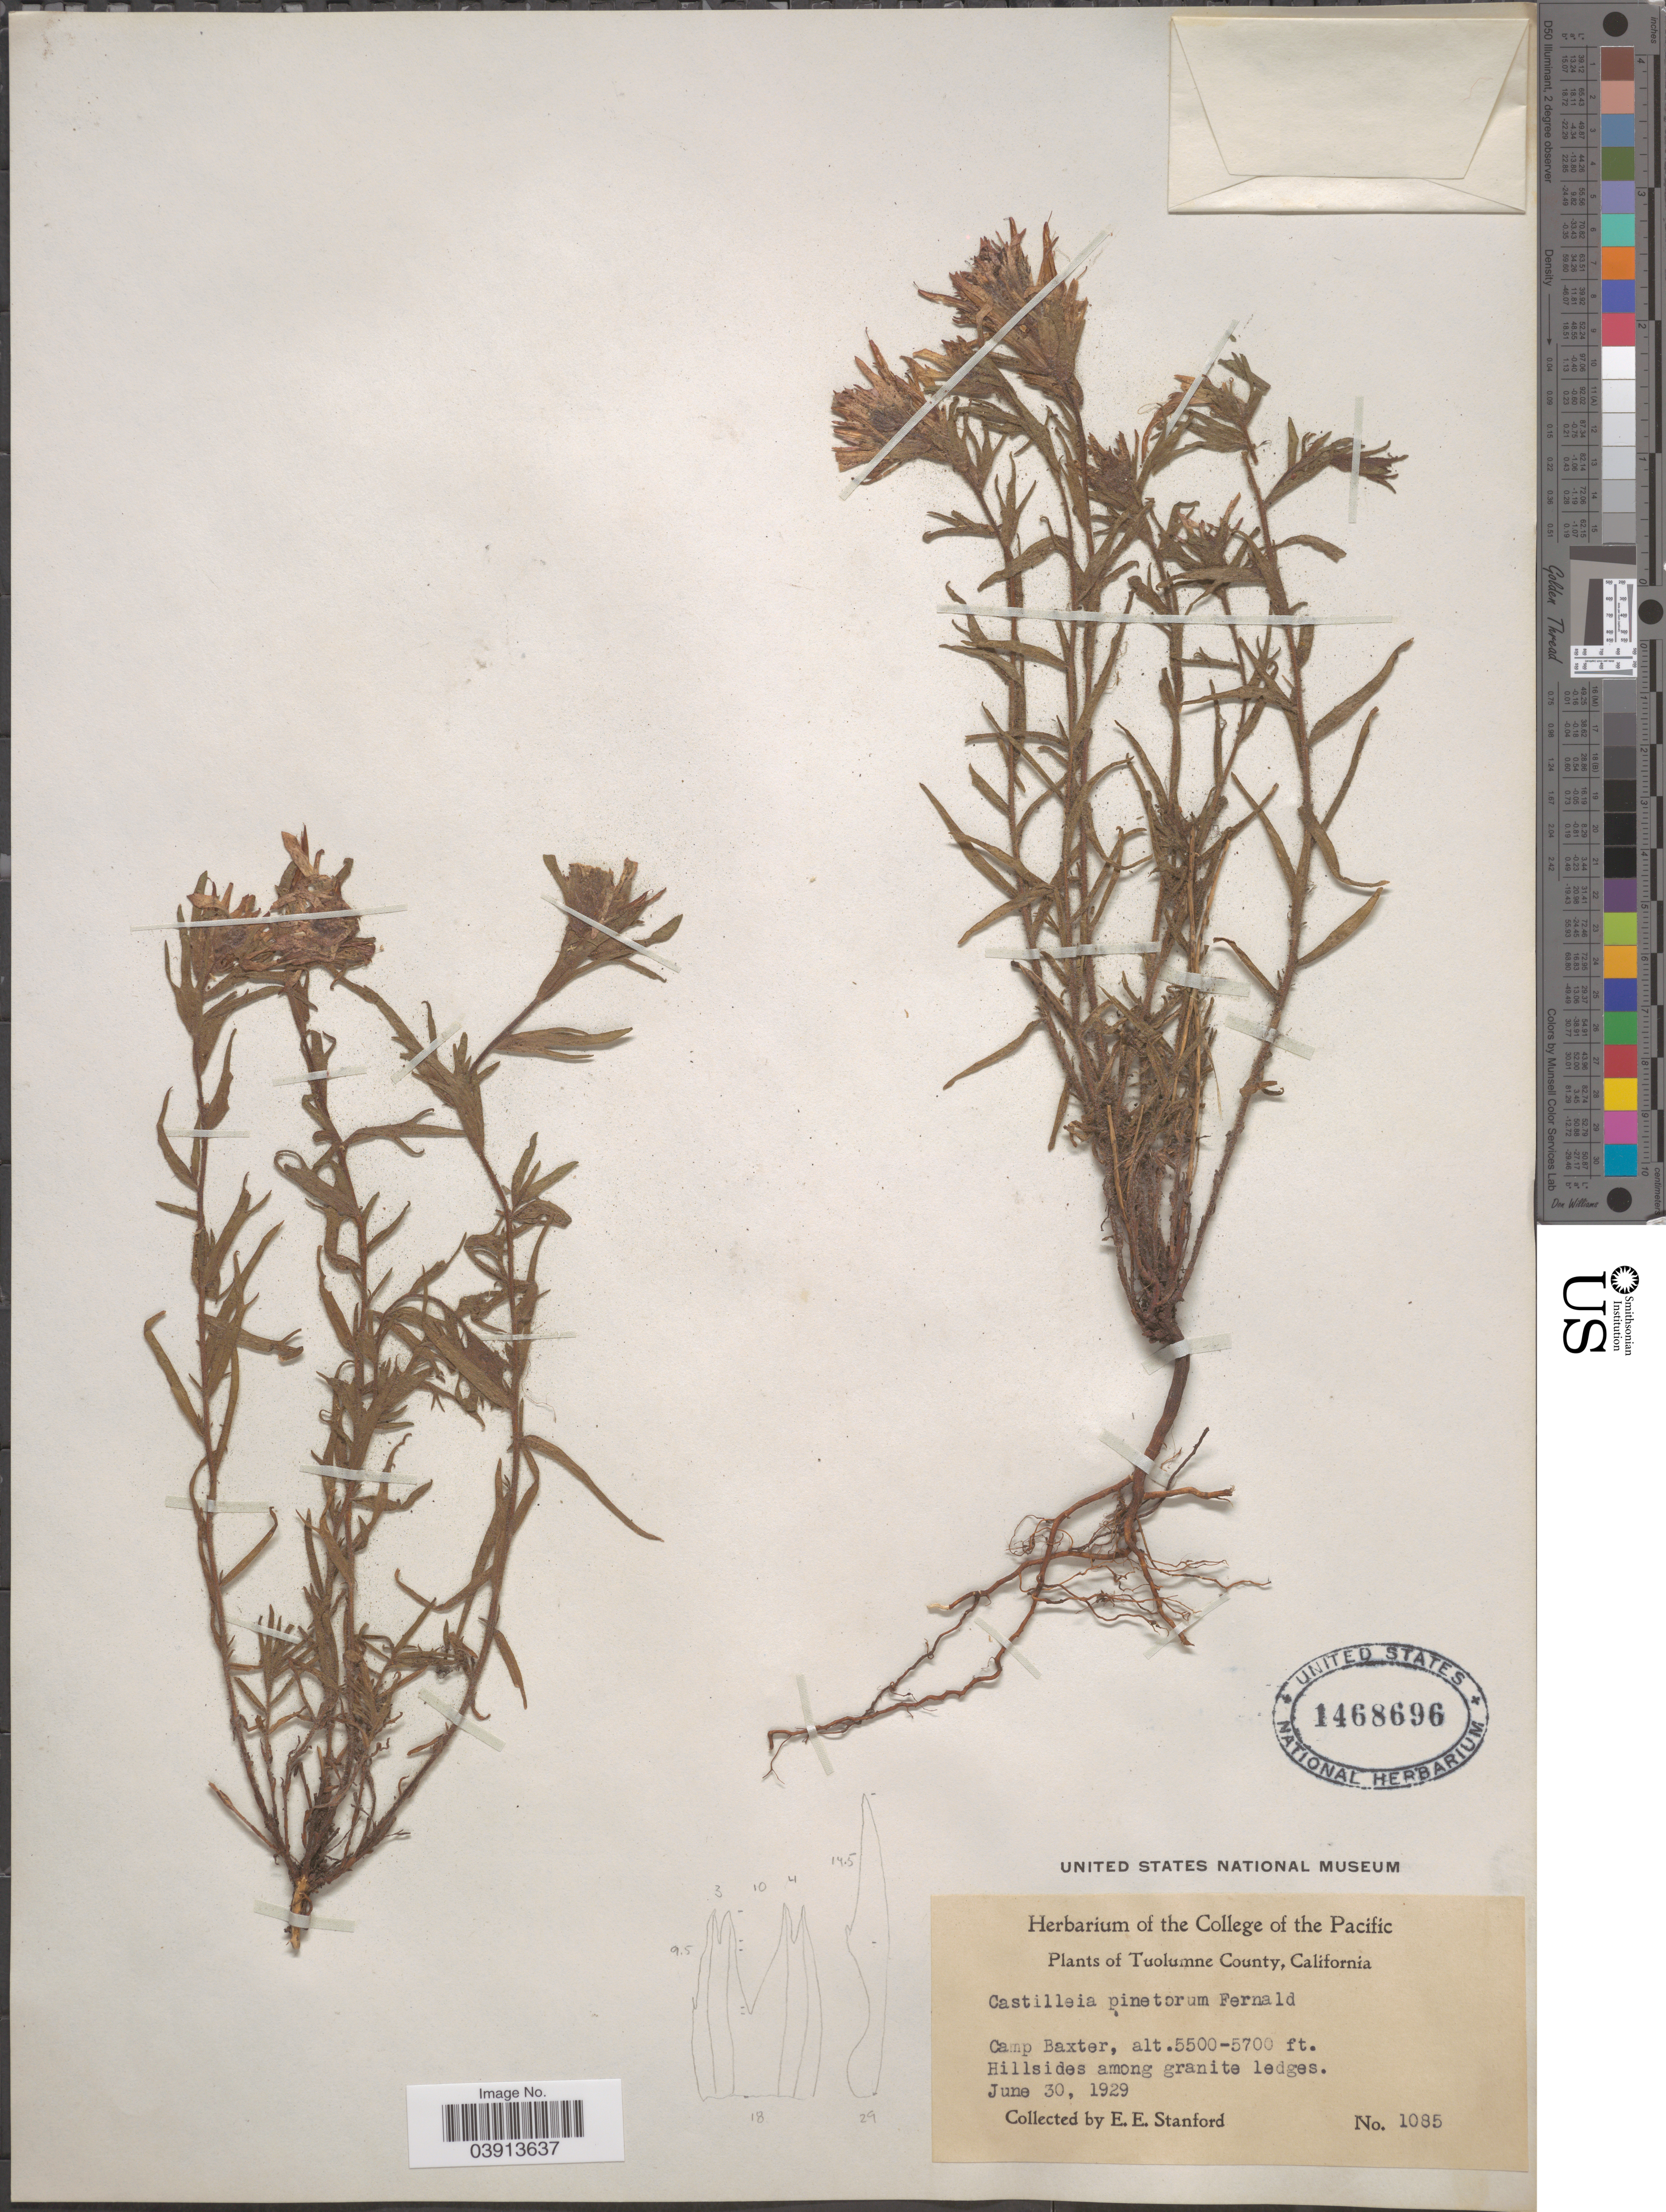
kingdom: Plantae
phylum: Tracheophyta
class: Magnoliopsida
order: Lamiales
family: Orobanchaceae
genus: Castilleja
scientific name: Castilleja pinetorum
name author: Fernald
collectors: E. Stanford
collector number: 1085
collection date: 1929-06-30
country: United States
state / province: California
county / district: Tuolumne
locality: Tuolumne County. Camp Baxter.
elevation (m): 1676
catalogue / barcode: US 1468696